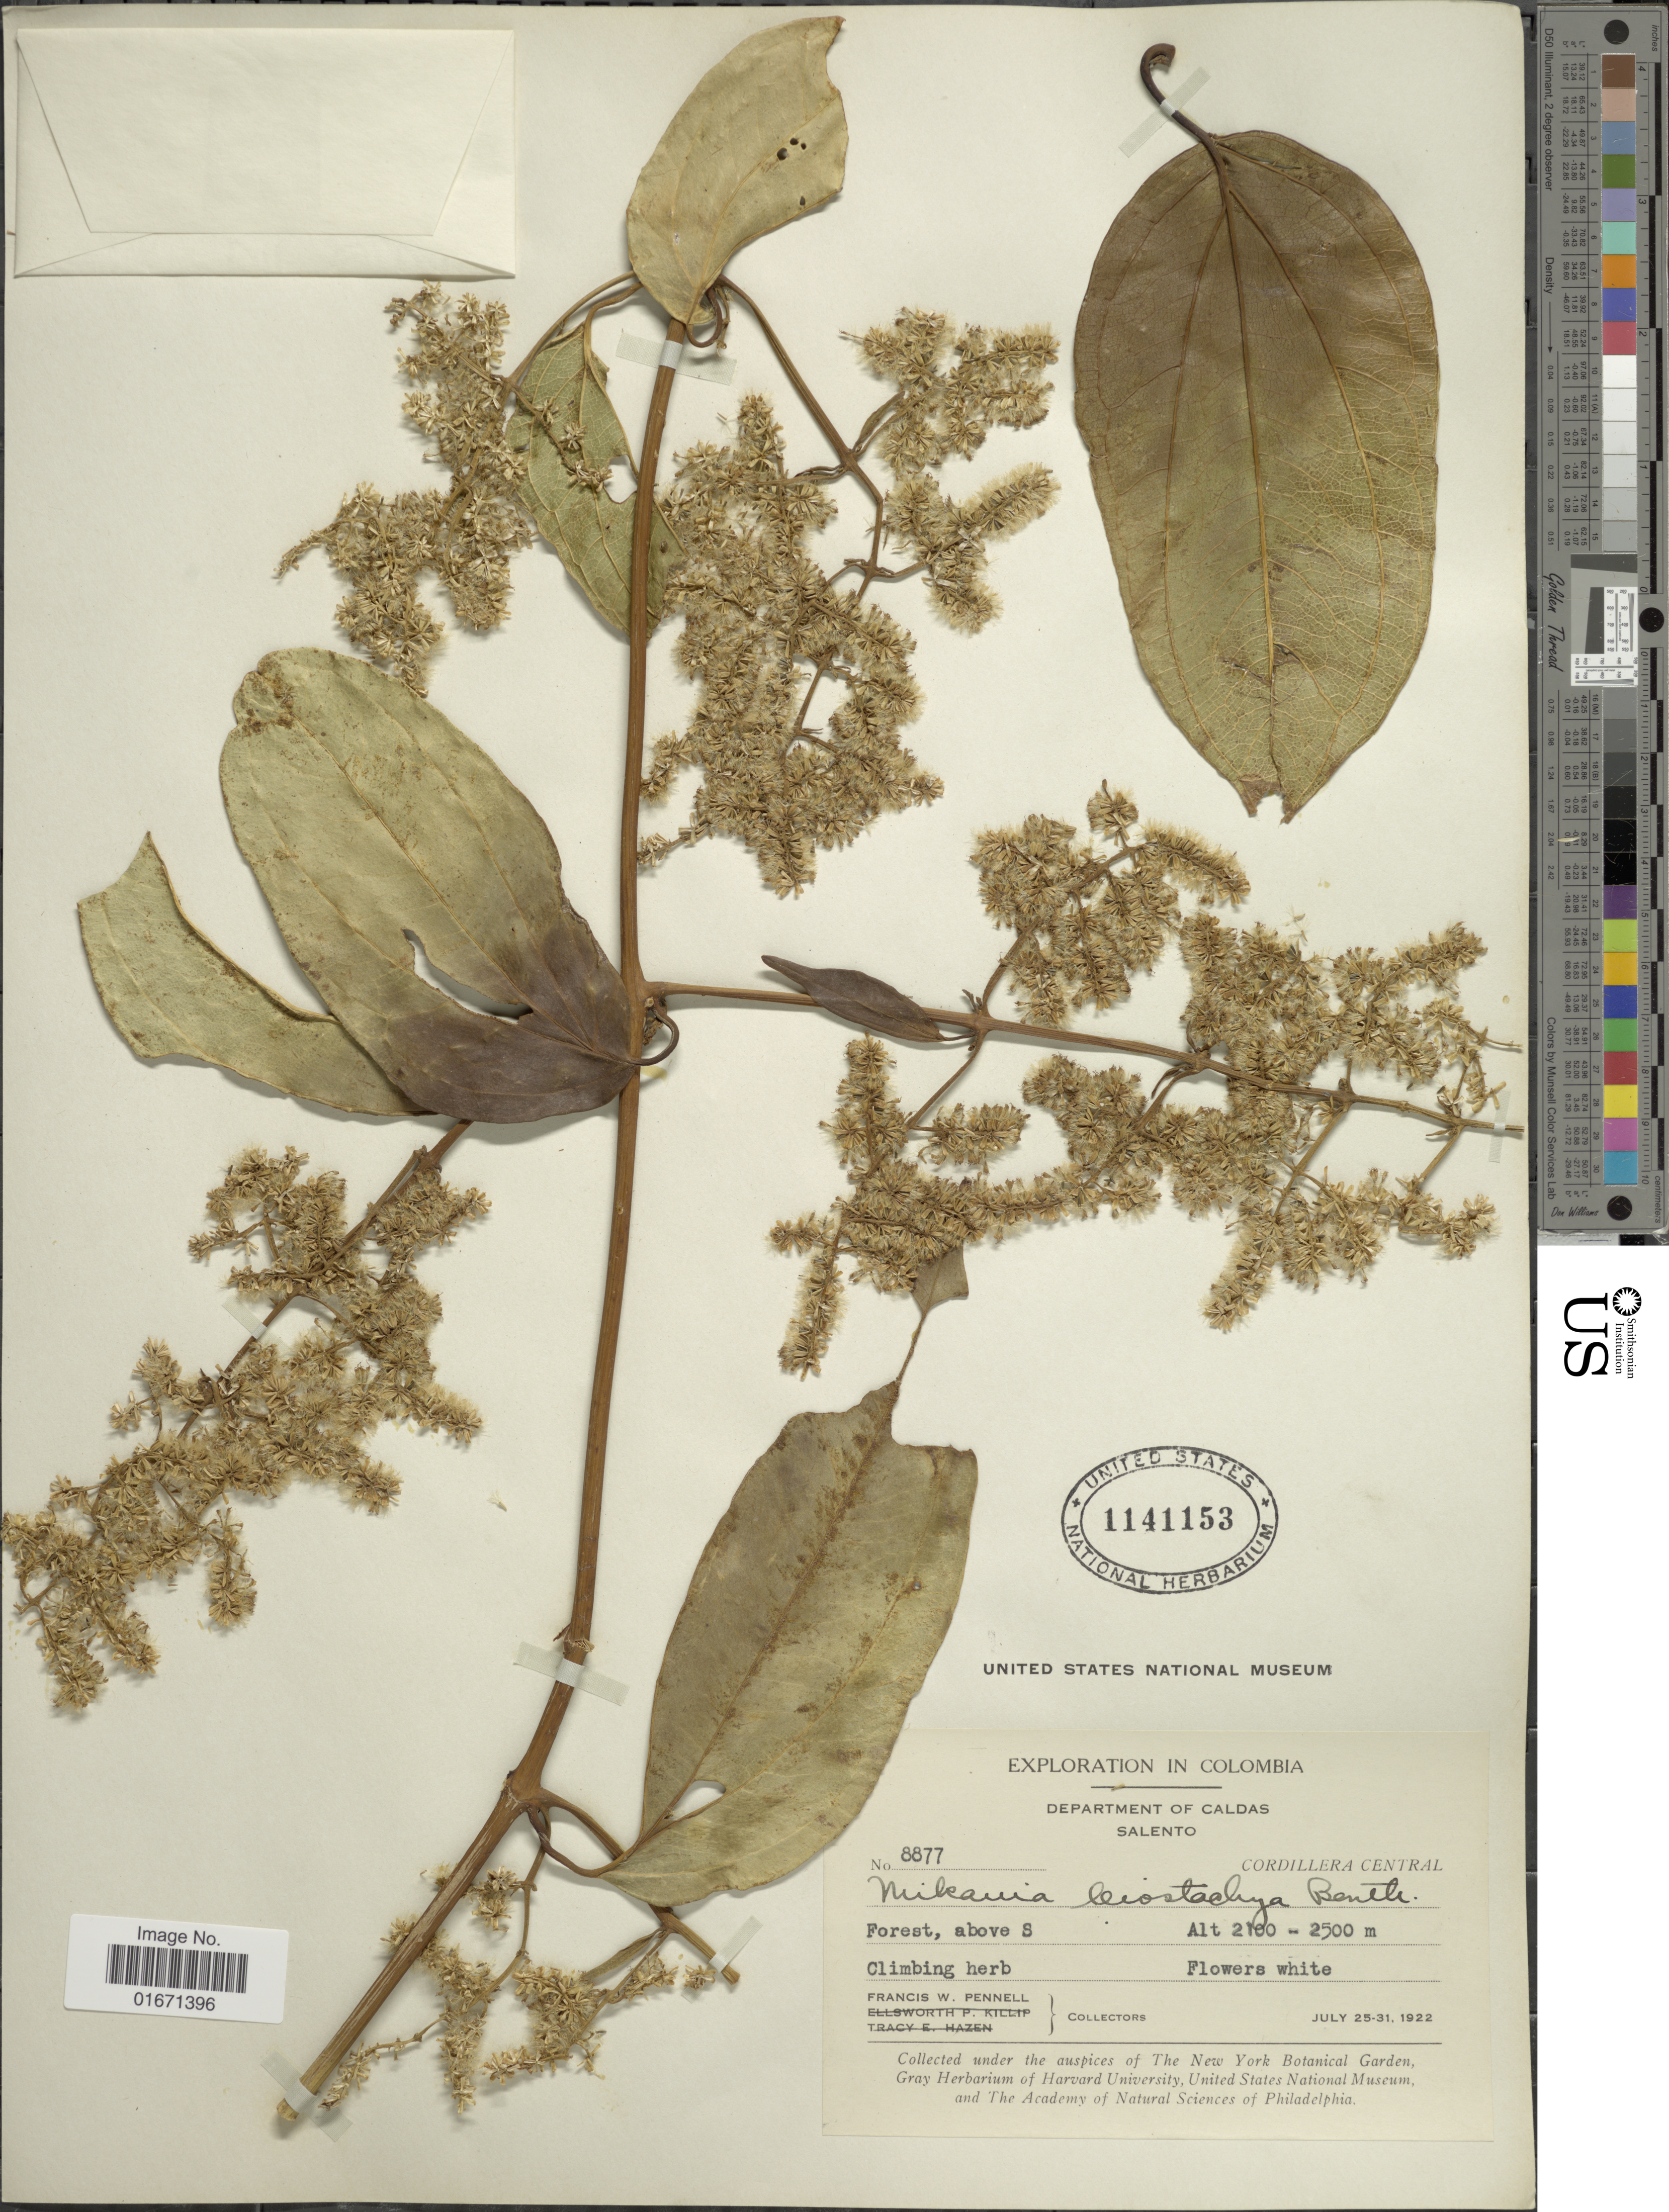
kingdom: Plantae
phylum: Tracheophyta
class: Magnoliopsida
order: Asterales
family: Asteraceae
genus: Mikania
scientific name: Mikania leiostachya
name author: Benth.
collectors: F. W. Pennell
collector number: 8877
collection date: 1922-07-25/1922-07-31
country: Colombia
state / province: Caldas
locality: Department of Caldas. Salento. Cordillera Central.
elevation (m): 2100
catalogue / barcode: US 1141153